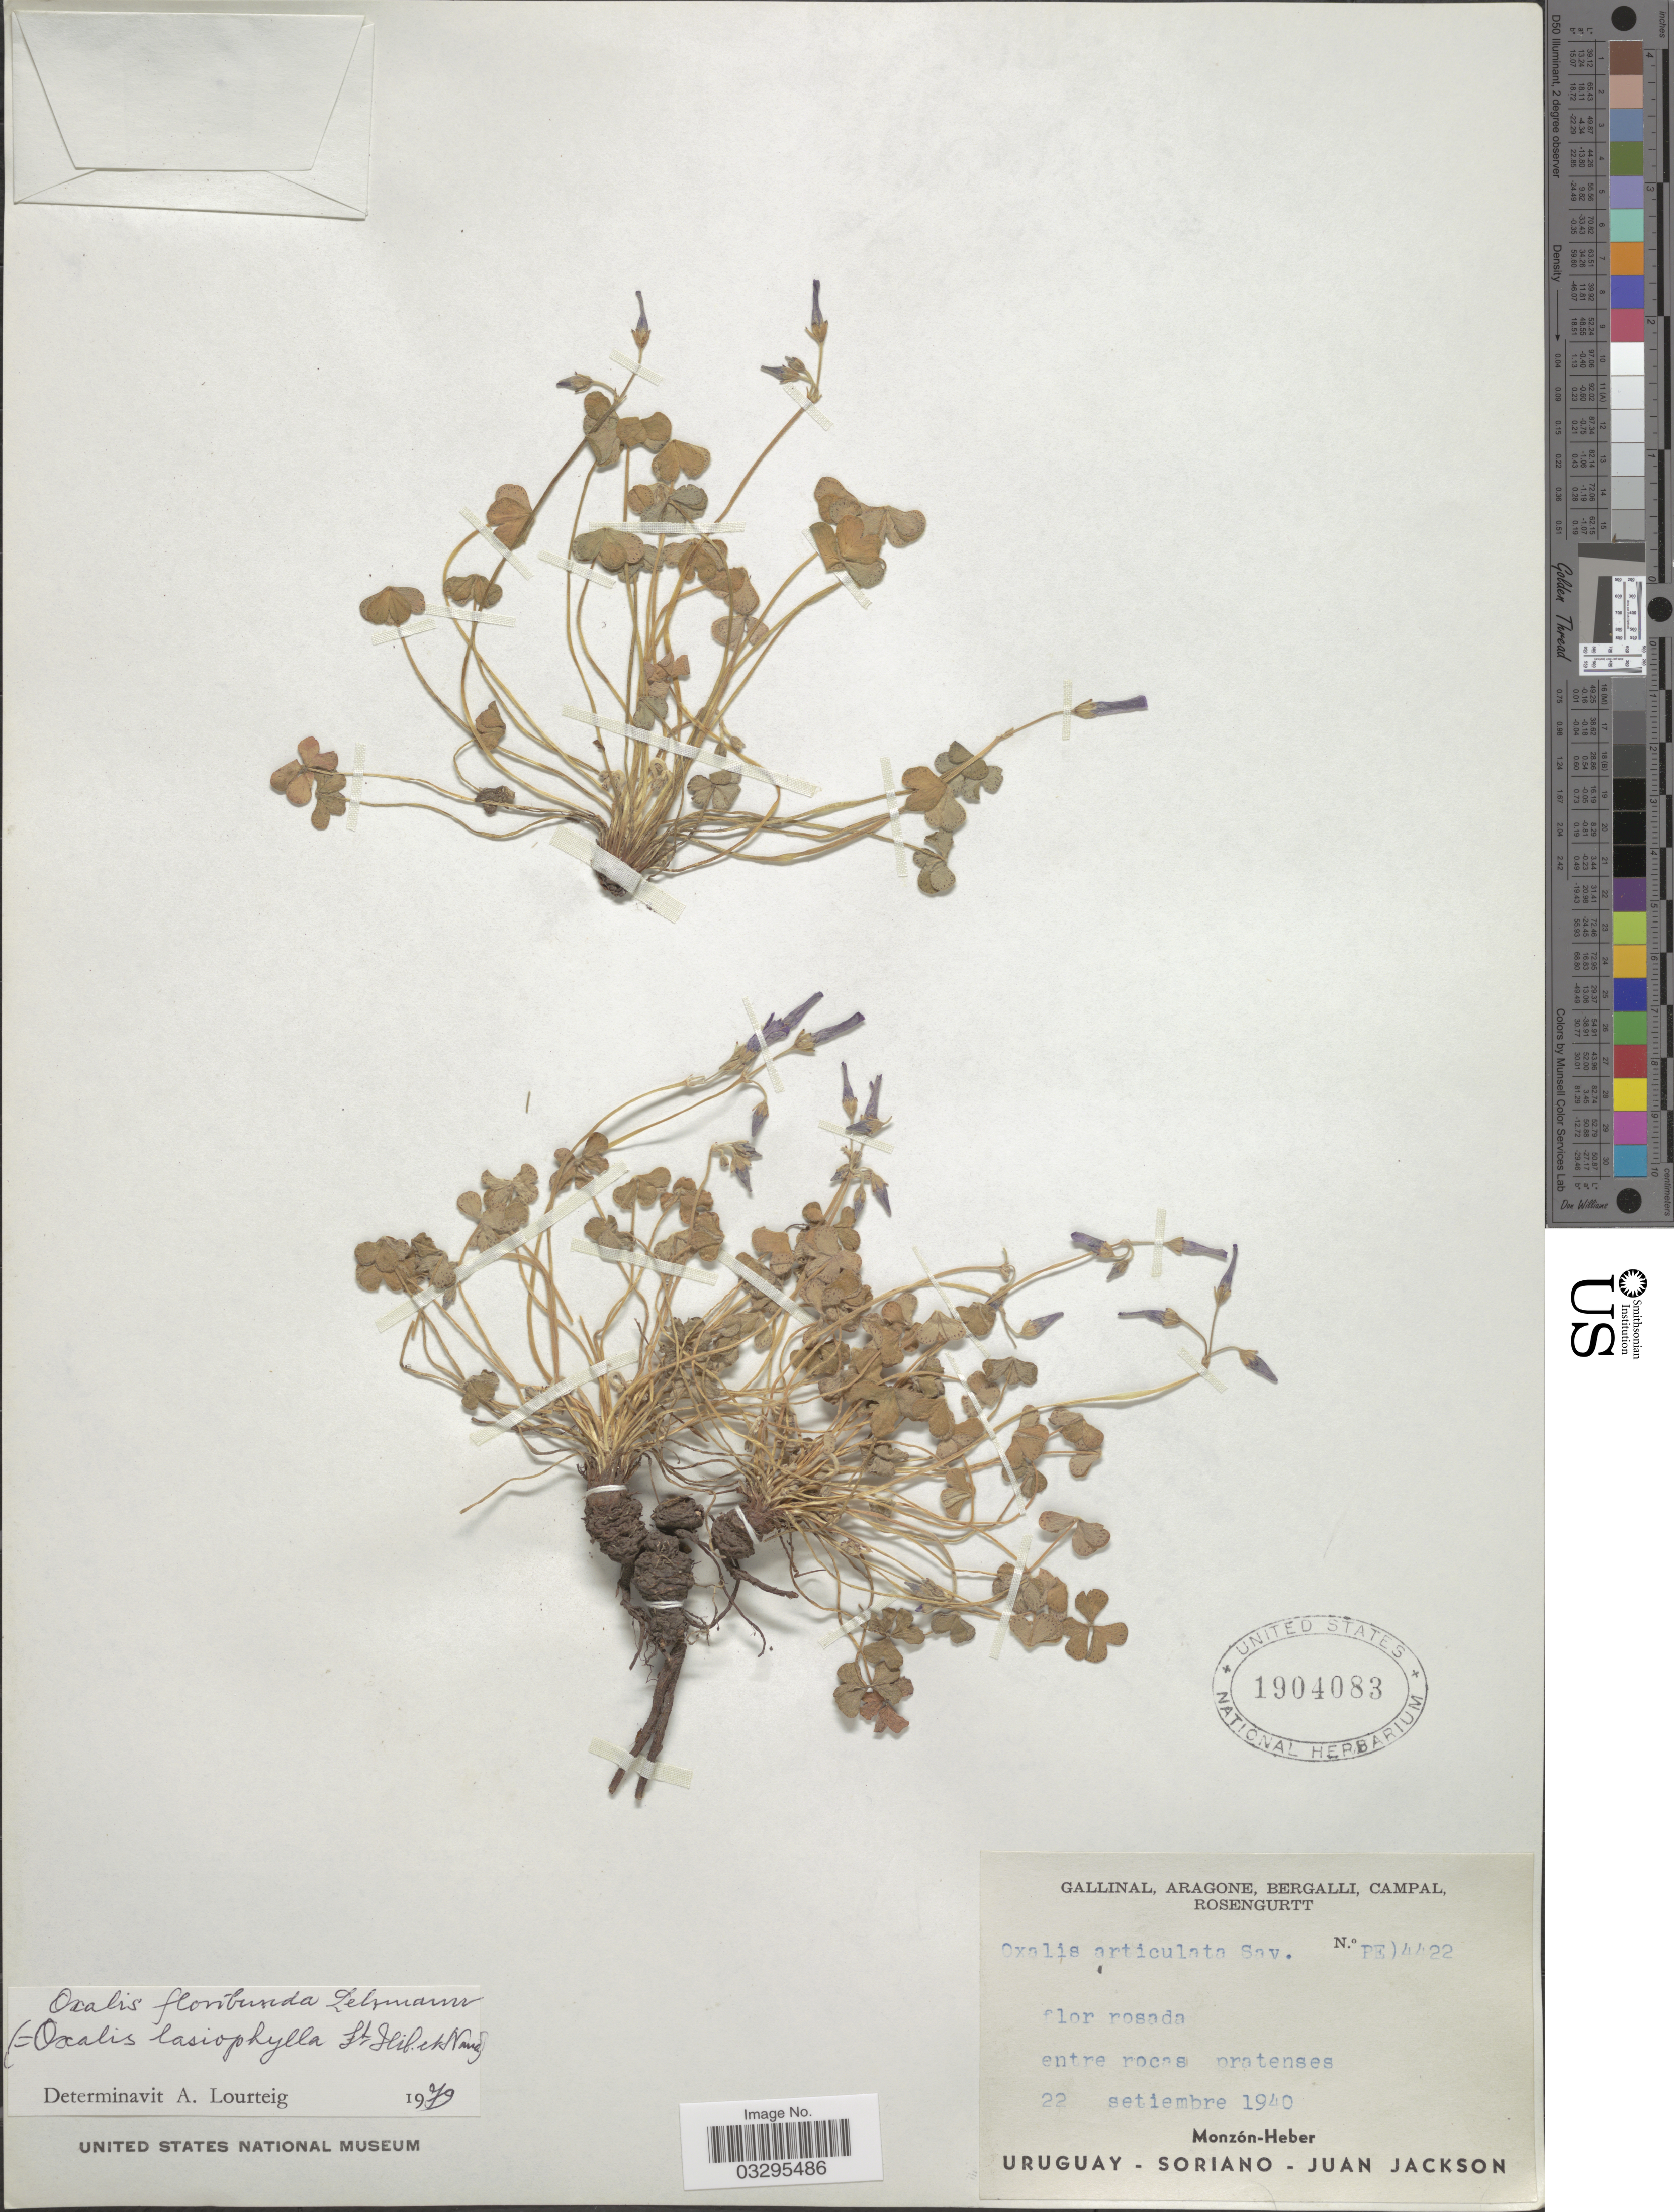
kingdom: Plantae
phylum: Tracheophyta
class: Magnoliopsida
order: Oxalidales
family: Oxalidaceae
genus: Oxalis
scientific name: Oxalis floribunda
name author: Lehm.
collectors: -. Gallinal, -- Aragone, -- Bergalli, -- Campal & Rosengurtt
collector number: PE)4422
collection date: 1940-09-22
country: Uruguay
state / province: Soriano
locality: Monzón-Heber. Juan Jackson.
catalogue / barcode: US 1904083